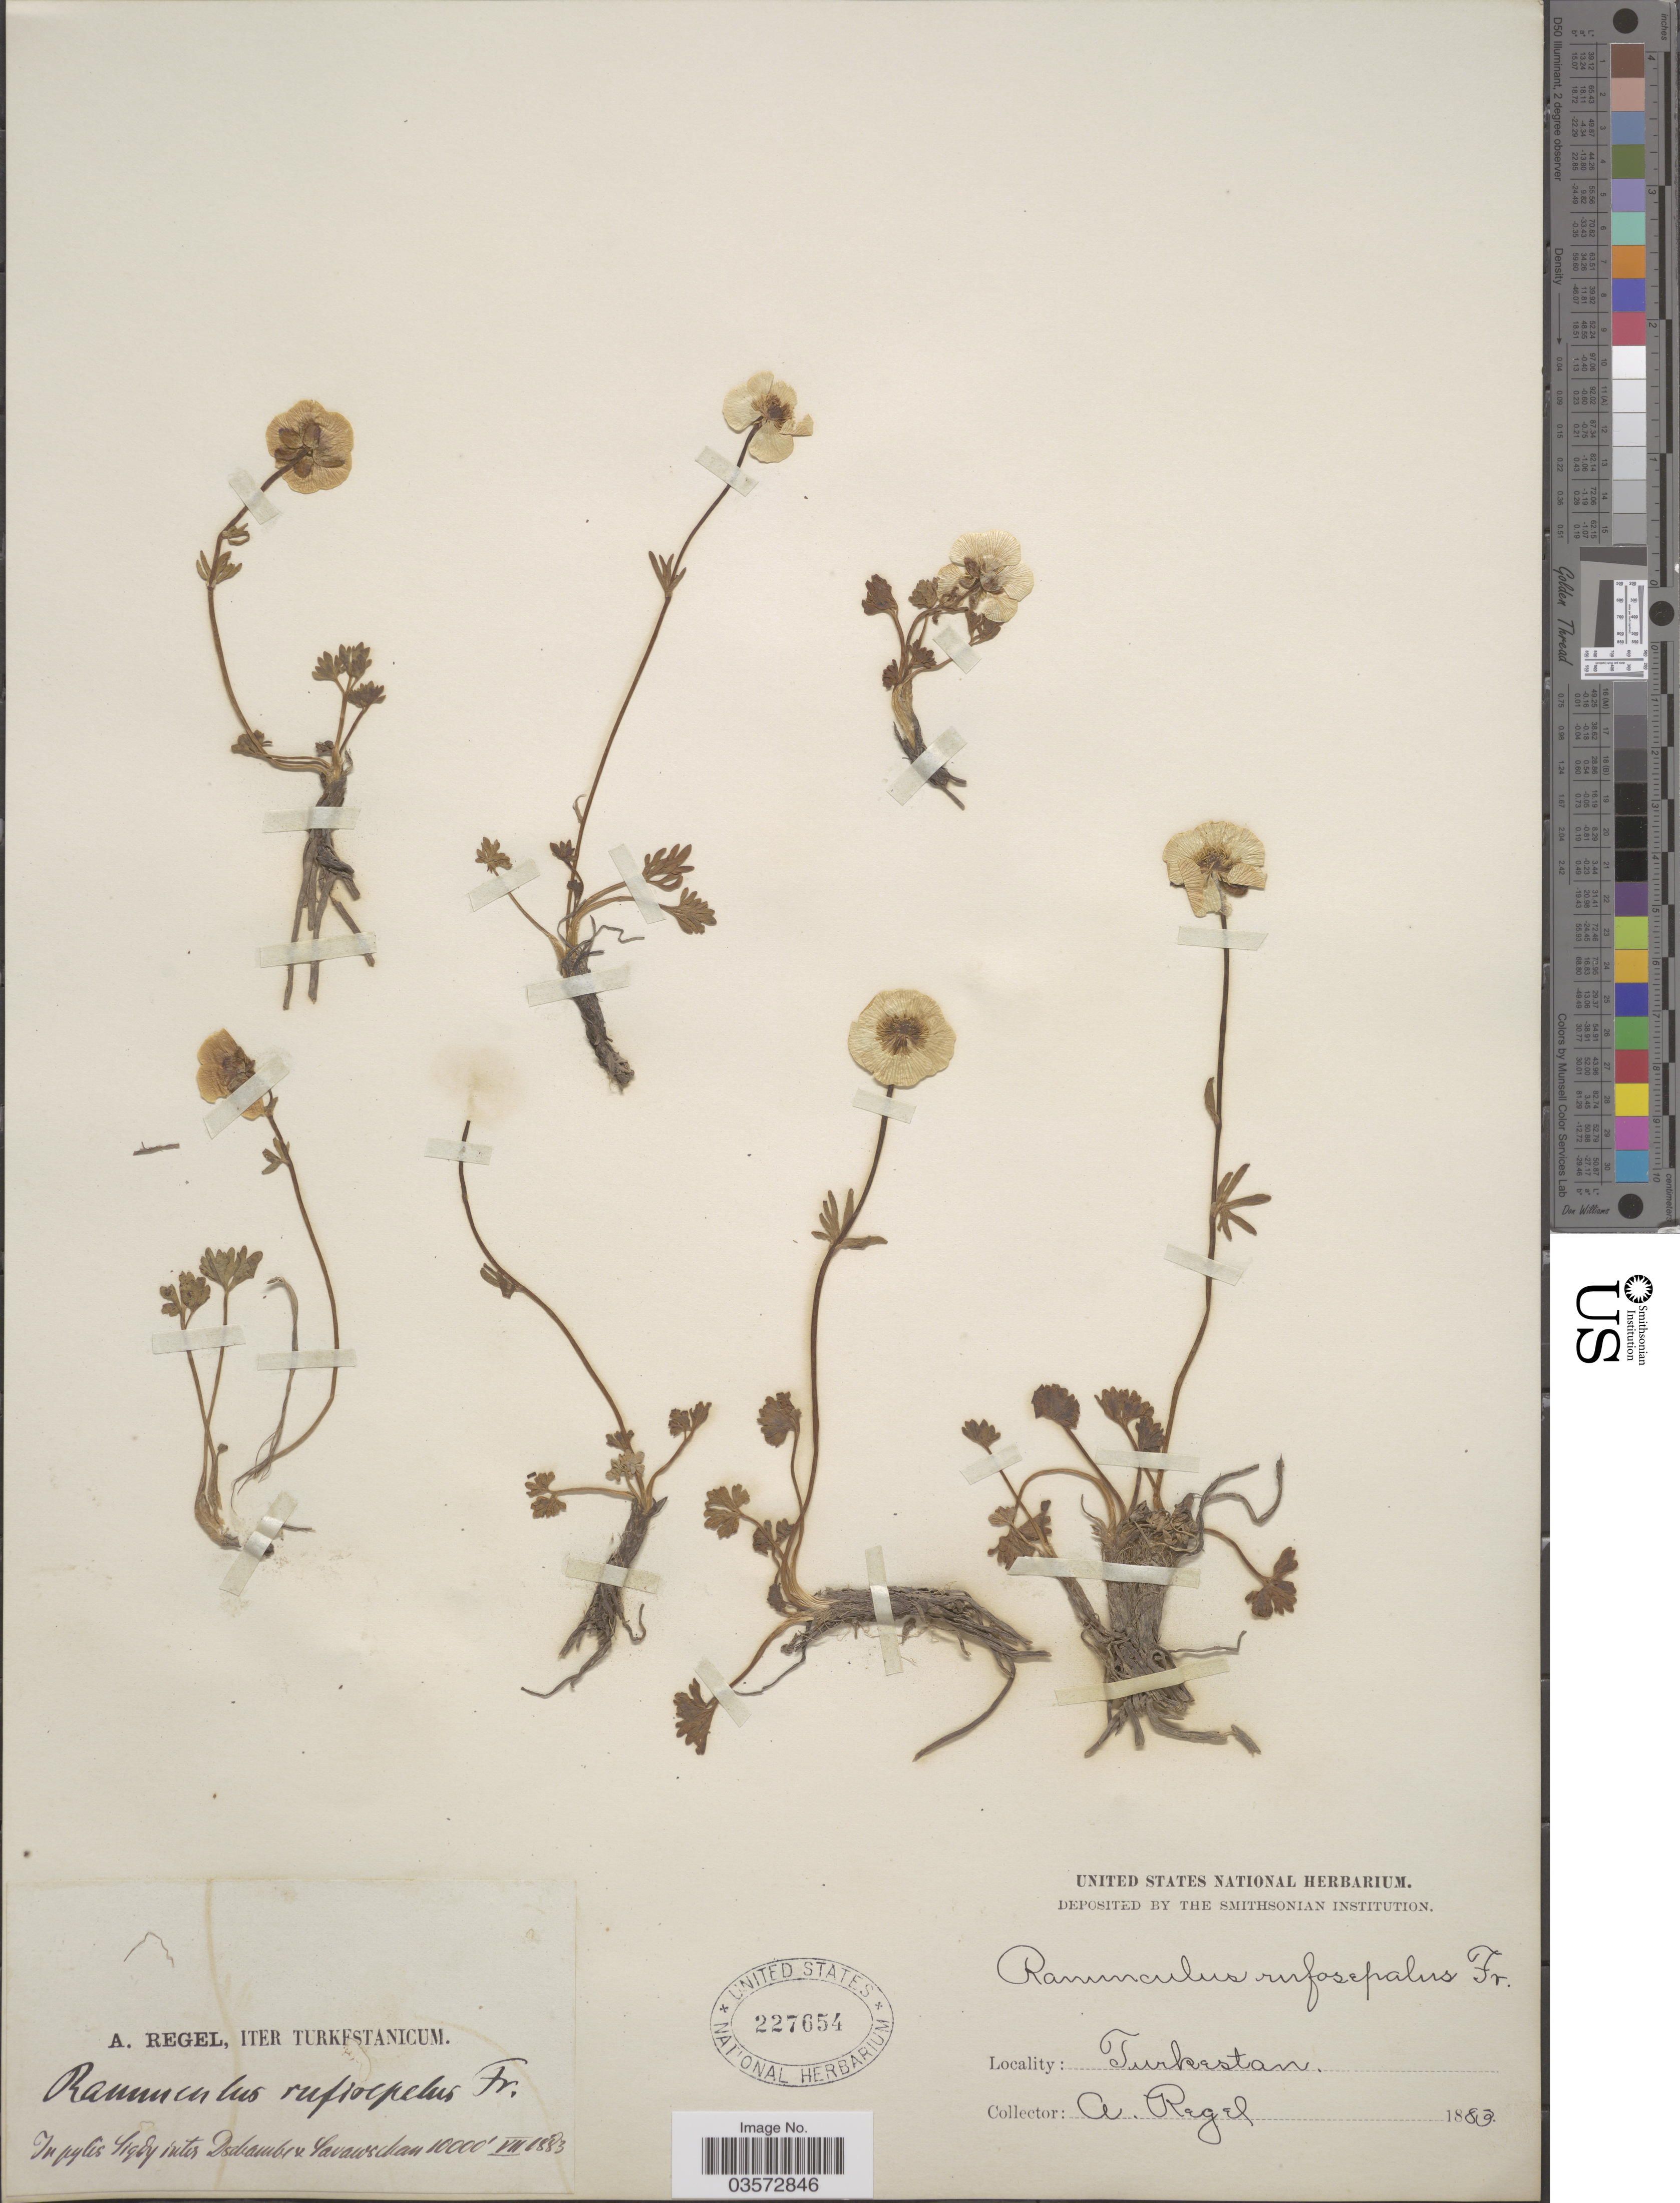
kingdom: Plantae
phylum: Tracheophyta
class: Magnoliopsida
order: Ranunculales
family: Ranunculaceae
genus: Ranunculus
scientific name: Ranunculus rufosepalus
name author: Franch.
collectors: A. Regel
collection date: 1883-07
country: Tajikistan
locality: Turkestanicum. In pylis Sigdy inter Dschambe & Sarawschan.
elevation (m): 3048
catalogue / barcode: US 227654